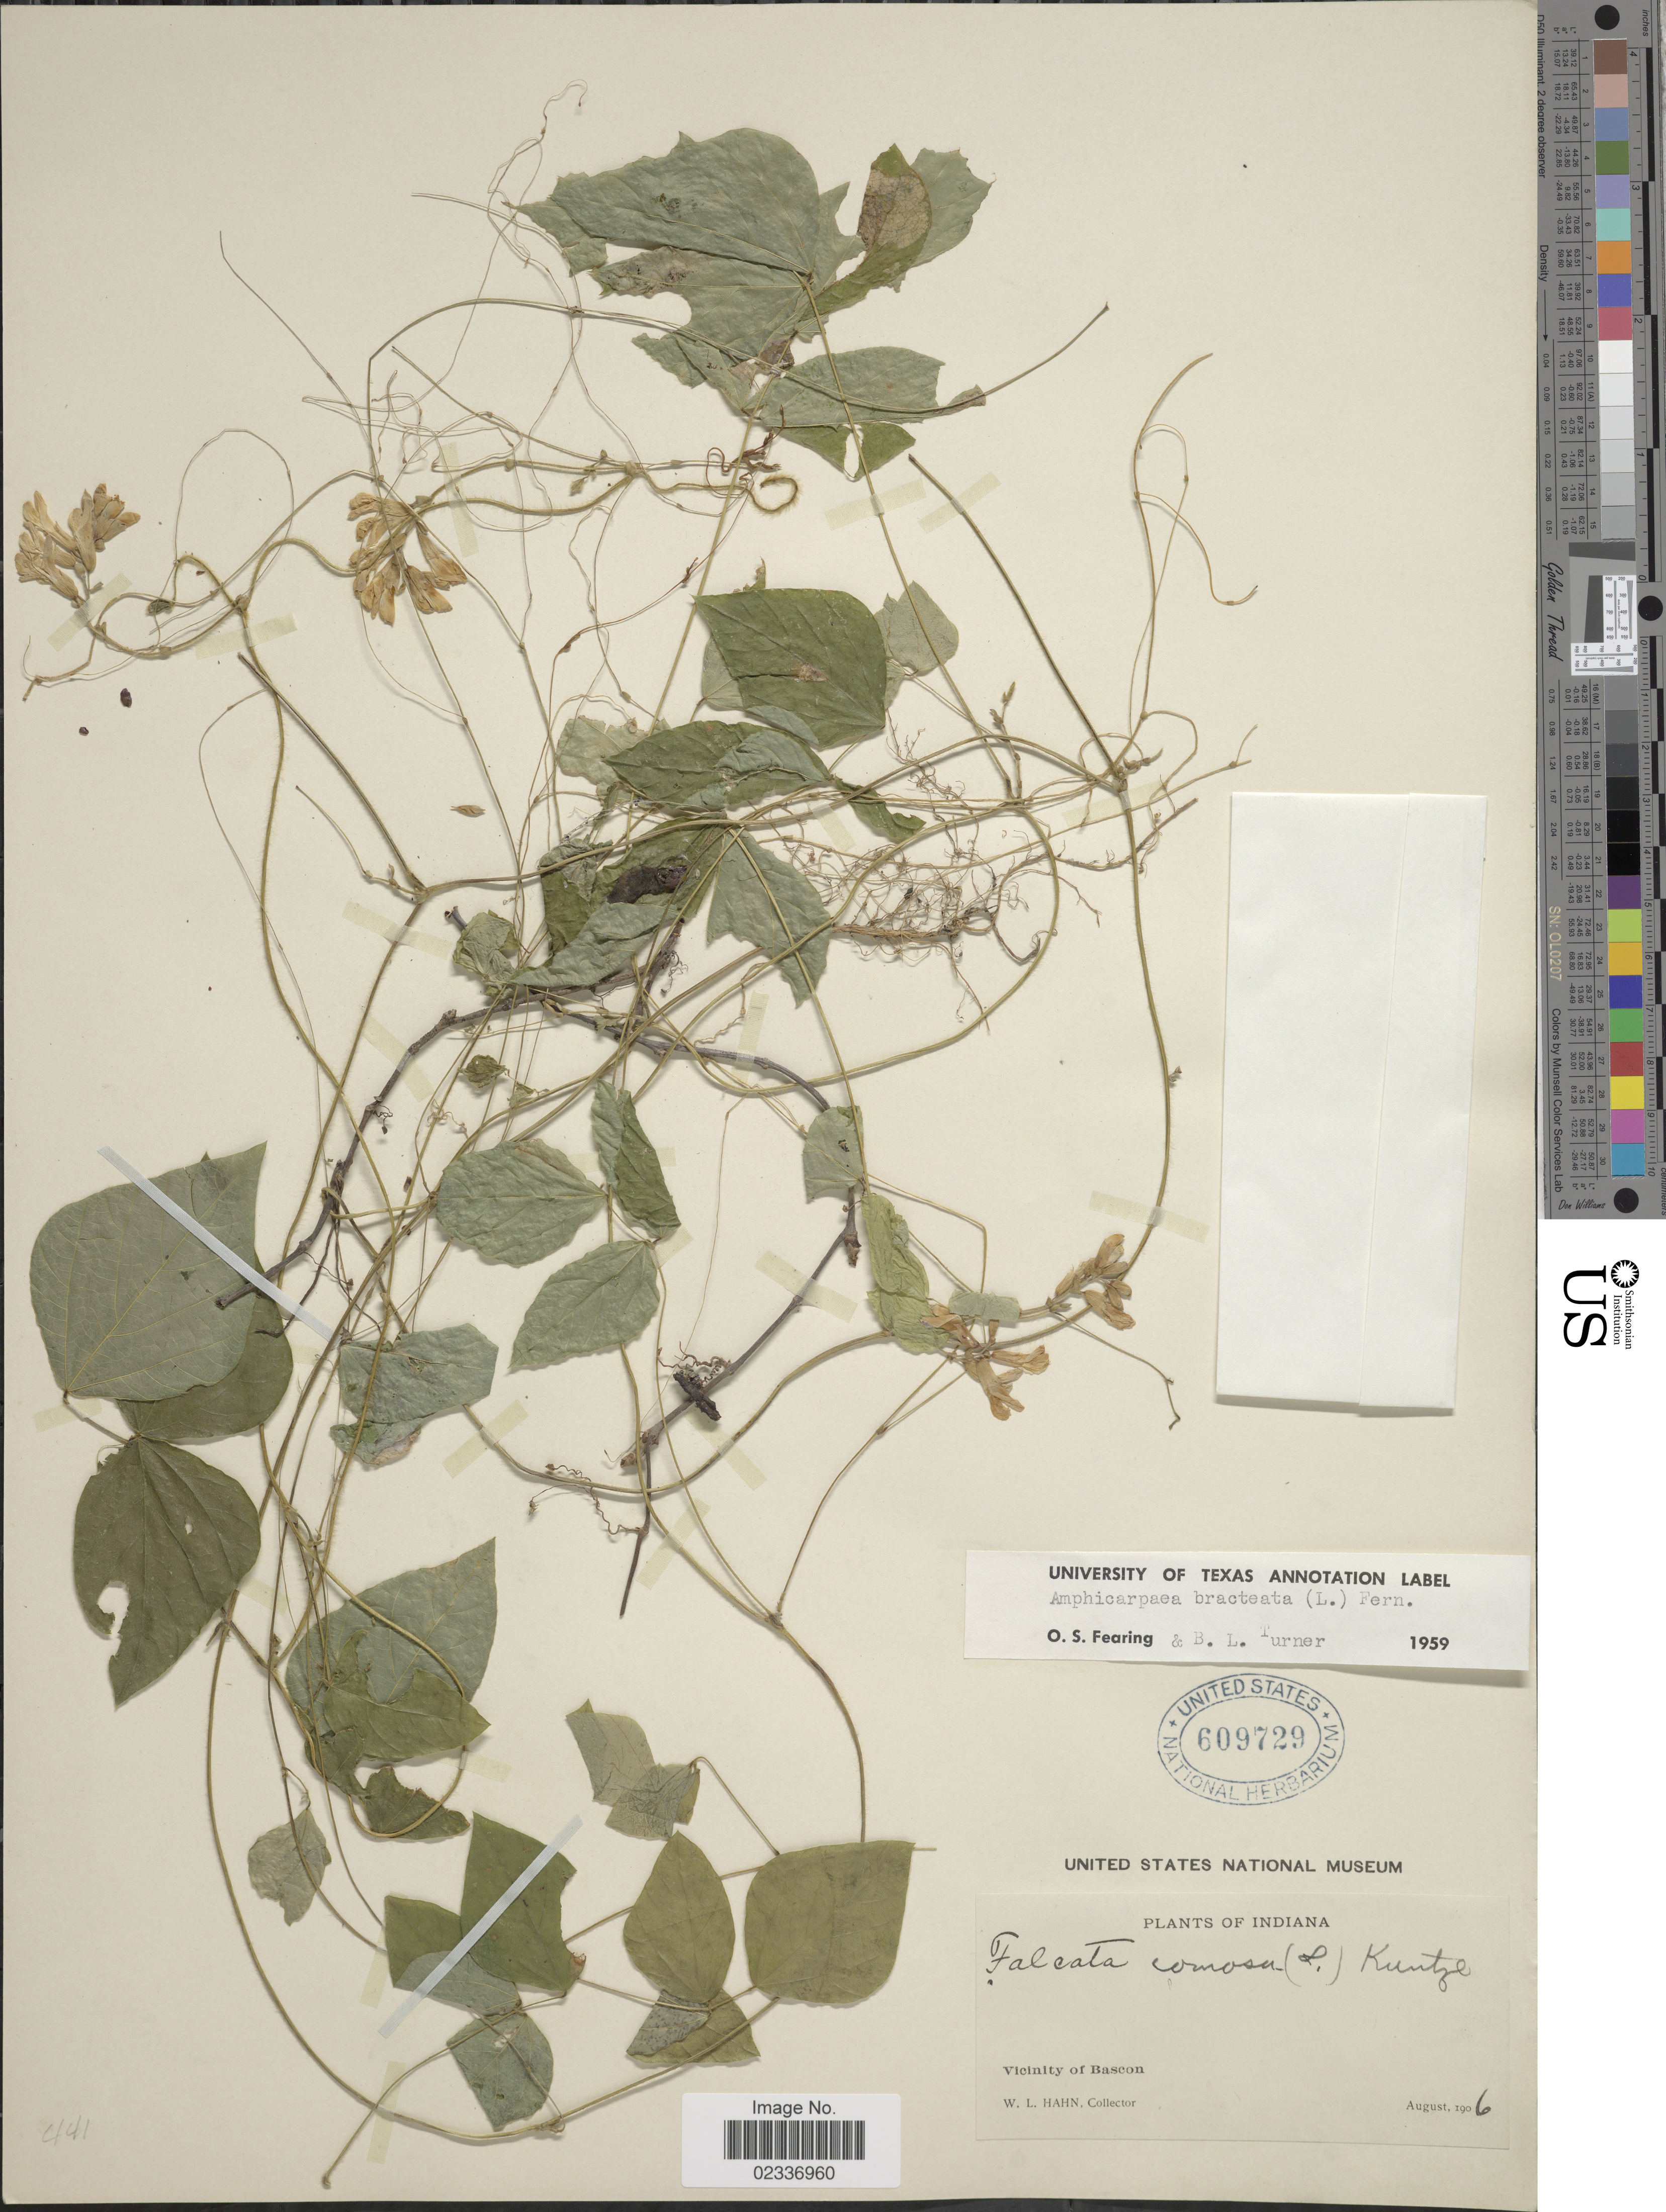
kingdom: Plantae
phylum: Tracheophyta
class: Magnoliopsida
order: Fabales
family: Fabaceae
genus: Amphicarpaea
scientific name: Amphicarpaea bracteata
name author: (L.) Fernald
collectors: W. L. Hahn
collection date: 1906-08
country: United States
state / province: Indiana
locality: Vicinity of Bascon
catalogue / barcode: US 609729